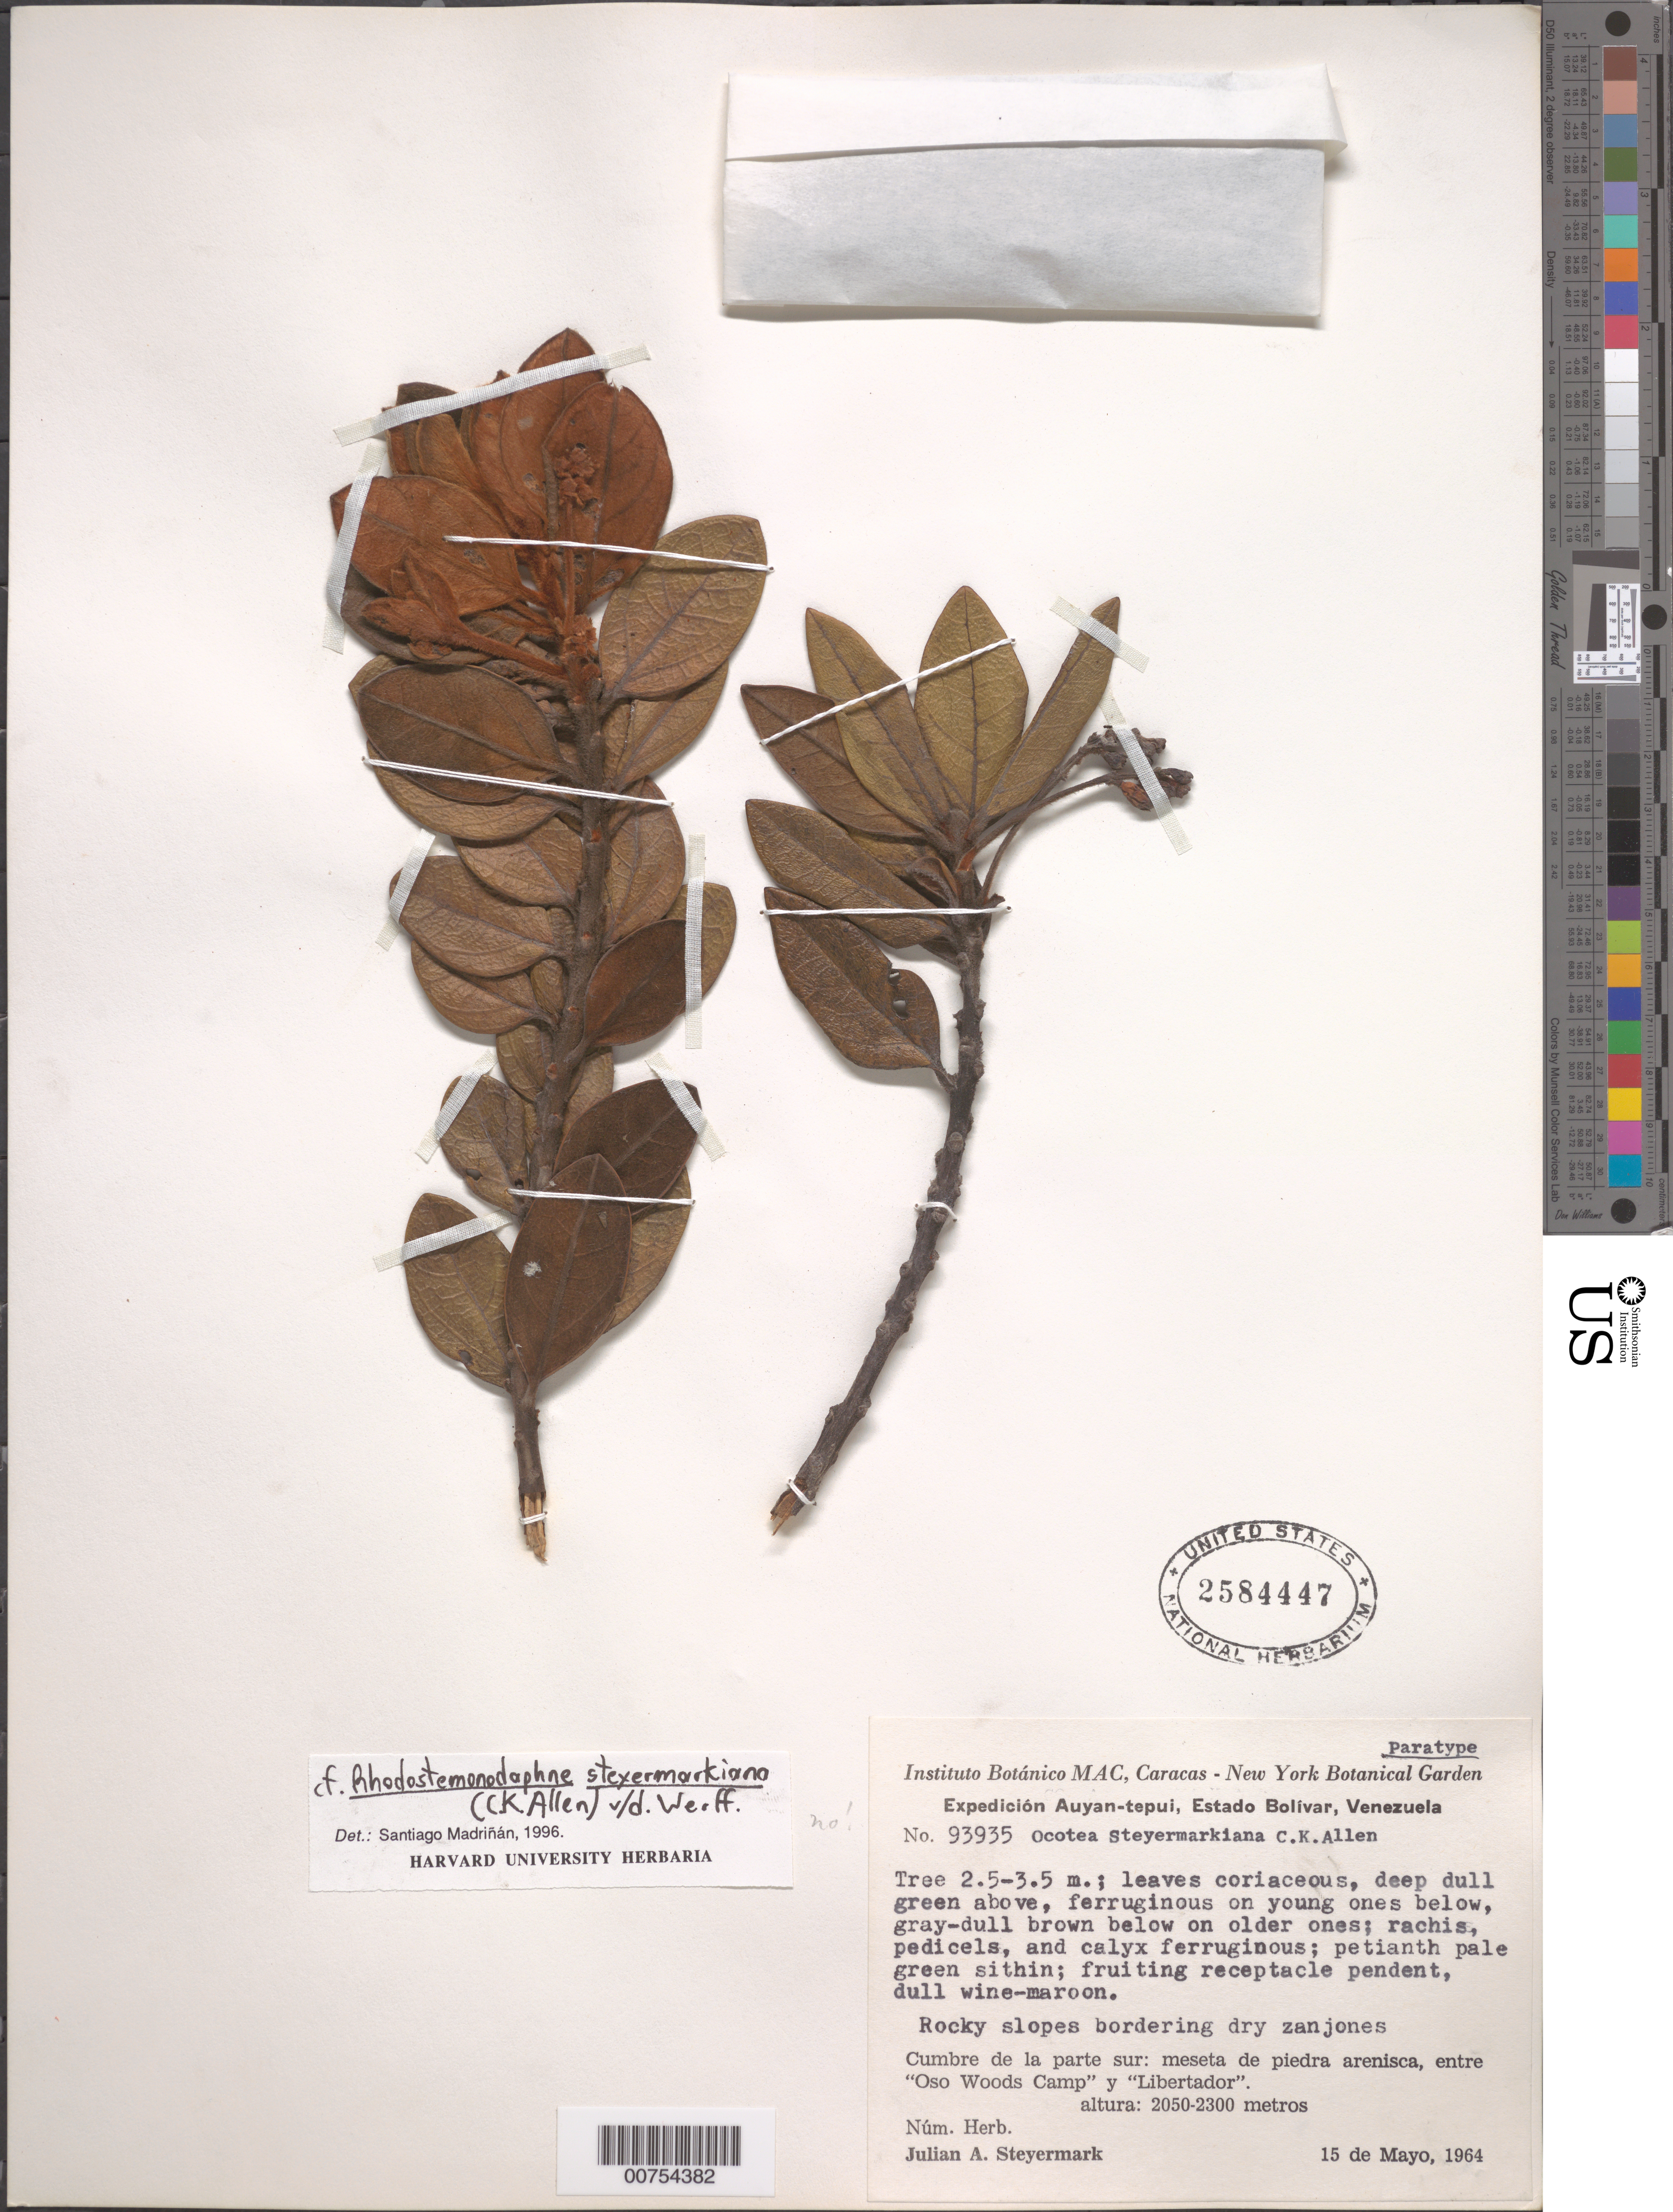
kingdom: Plantae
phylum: Tracheophyta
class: Magnoliopsida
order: Laurales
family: Lauraceae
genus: Rhodostemonodaphne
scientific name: Rhodostemonodaphne steyermarkiana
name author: (C.K. Allen) van der Werff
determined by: Madriñán, S.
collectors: J. Steyermark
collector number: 93935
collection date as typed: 15-May-64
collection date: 1964-05-15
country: Venezuela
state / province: Bolívar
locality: Auyan-tepuí, entre Oso Woods Camp y Libertador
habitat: Rocky slopes bordering dry zanjones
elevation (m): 2050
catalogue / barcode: US 2584447